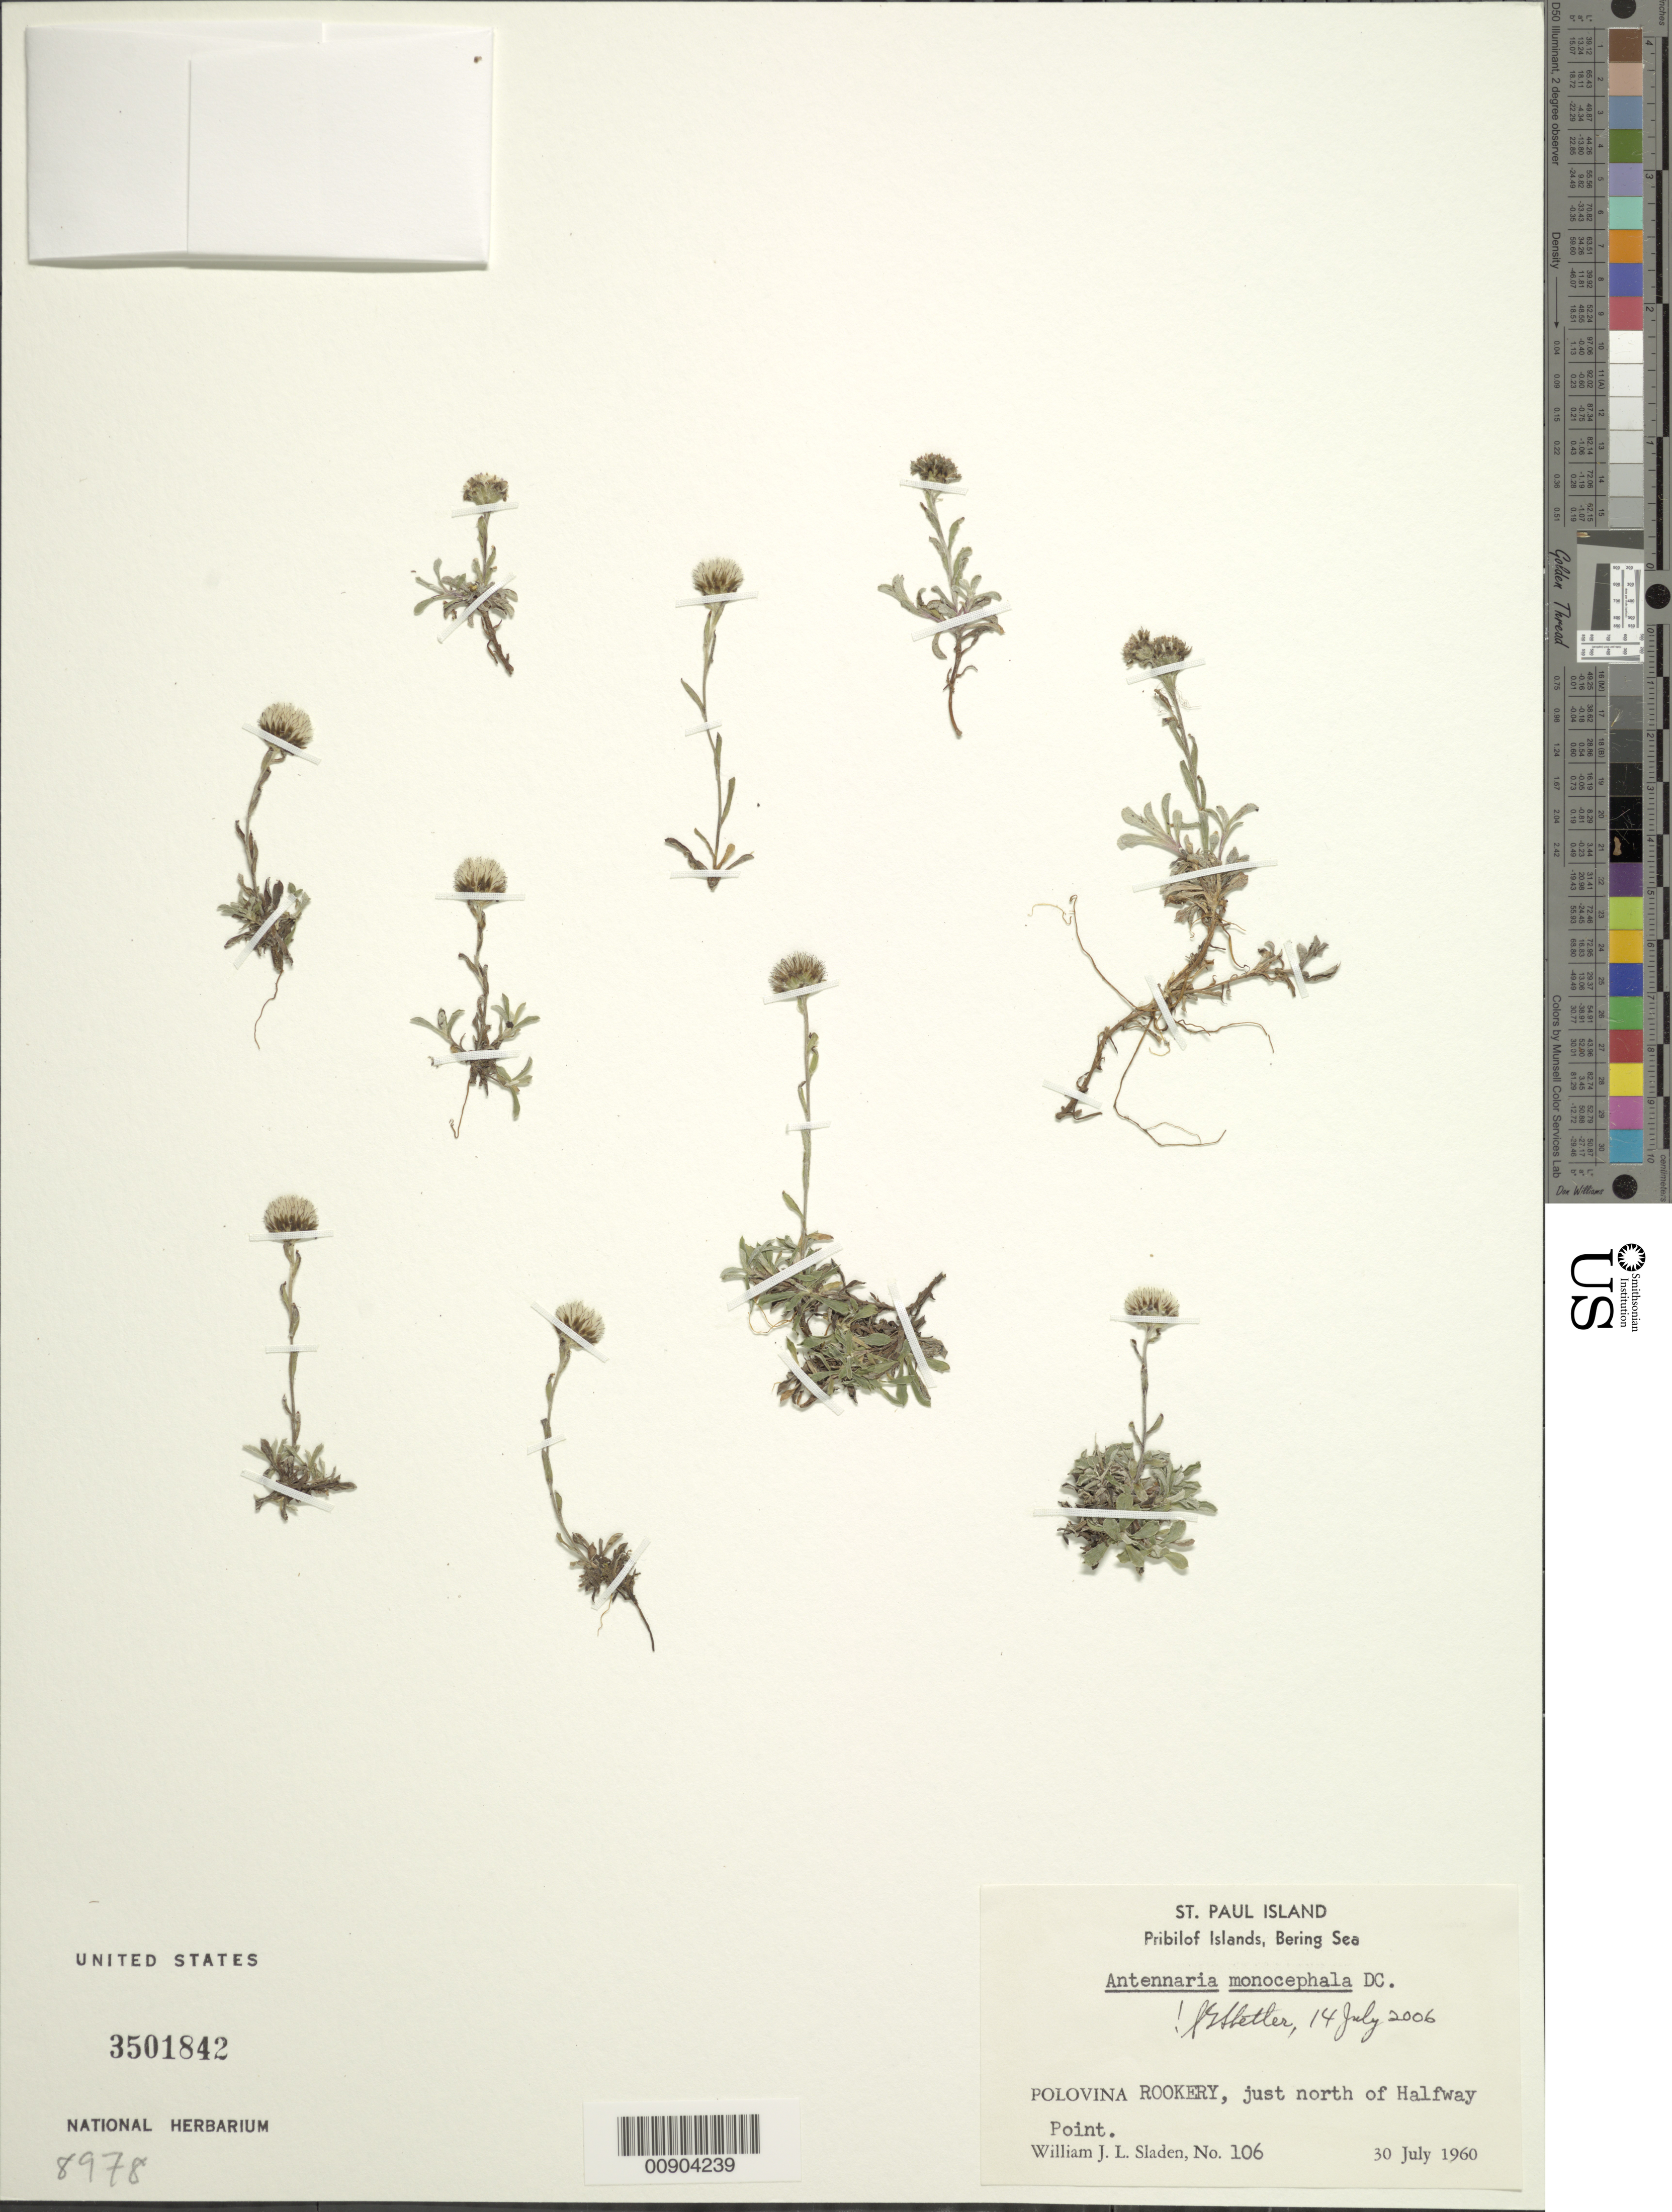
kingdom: Plantae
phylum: Tracheophyta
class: Magnoliopsida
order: Asterales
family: Asteraceae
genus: Antennaria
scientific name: Antennaria monocephala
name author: DC.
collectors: W. Sladen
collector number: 106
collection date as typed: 30 Jul 1960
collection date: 1960-07-30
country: United States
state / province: Alaska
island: St. Paul Island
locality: St. Paul Island. Polovina Rookery, just north of Halfway Point., Bering Sea, Pribilof Islands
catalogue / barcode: US 3501842